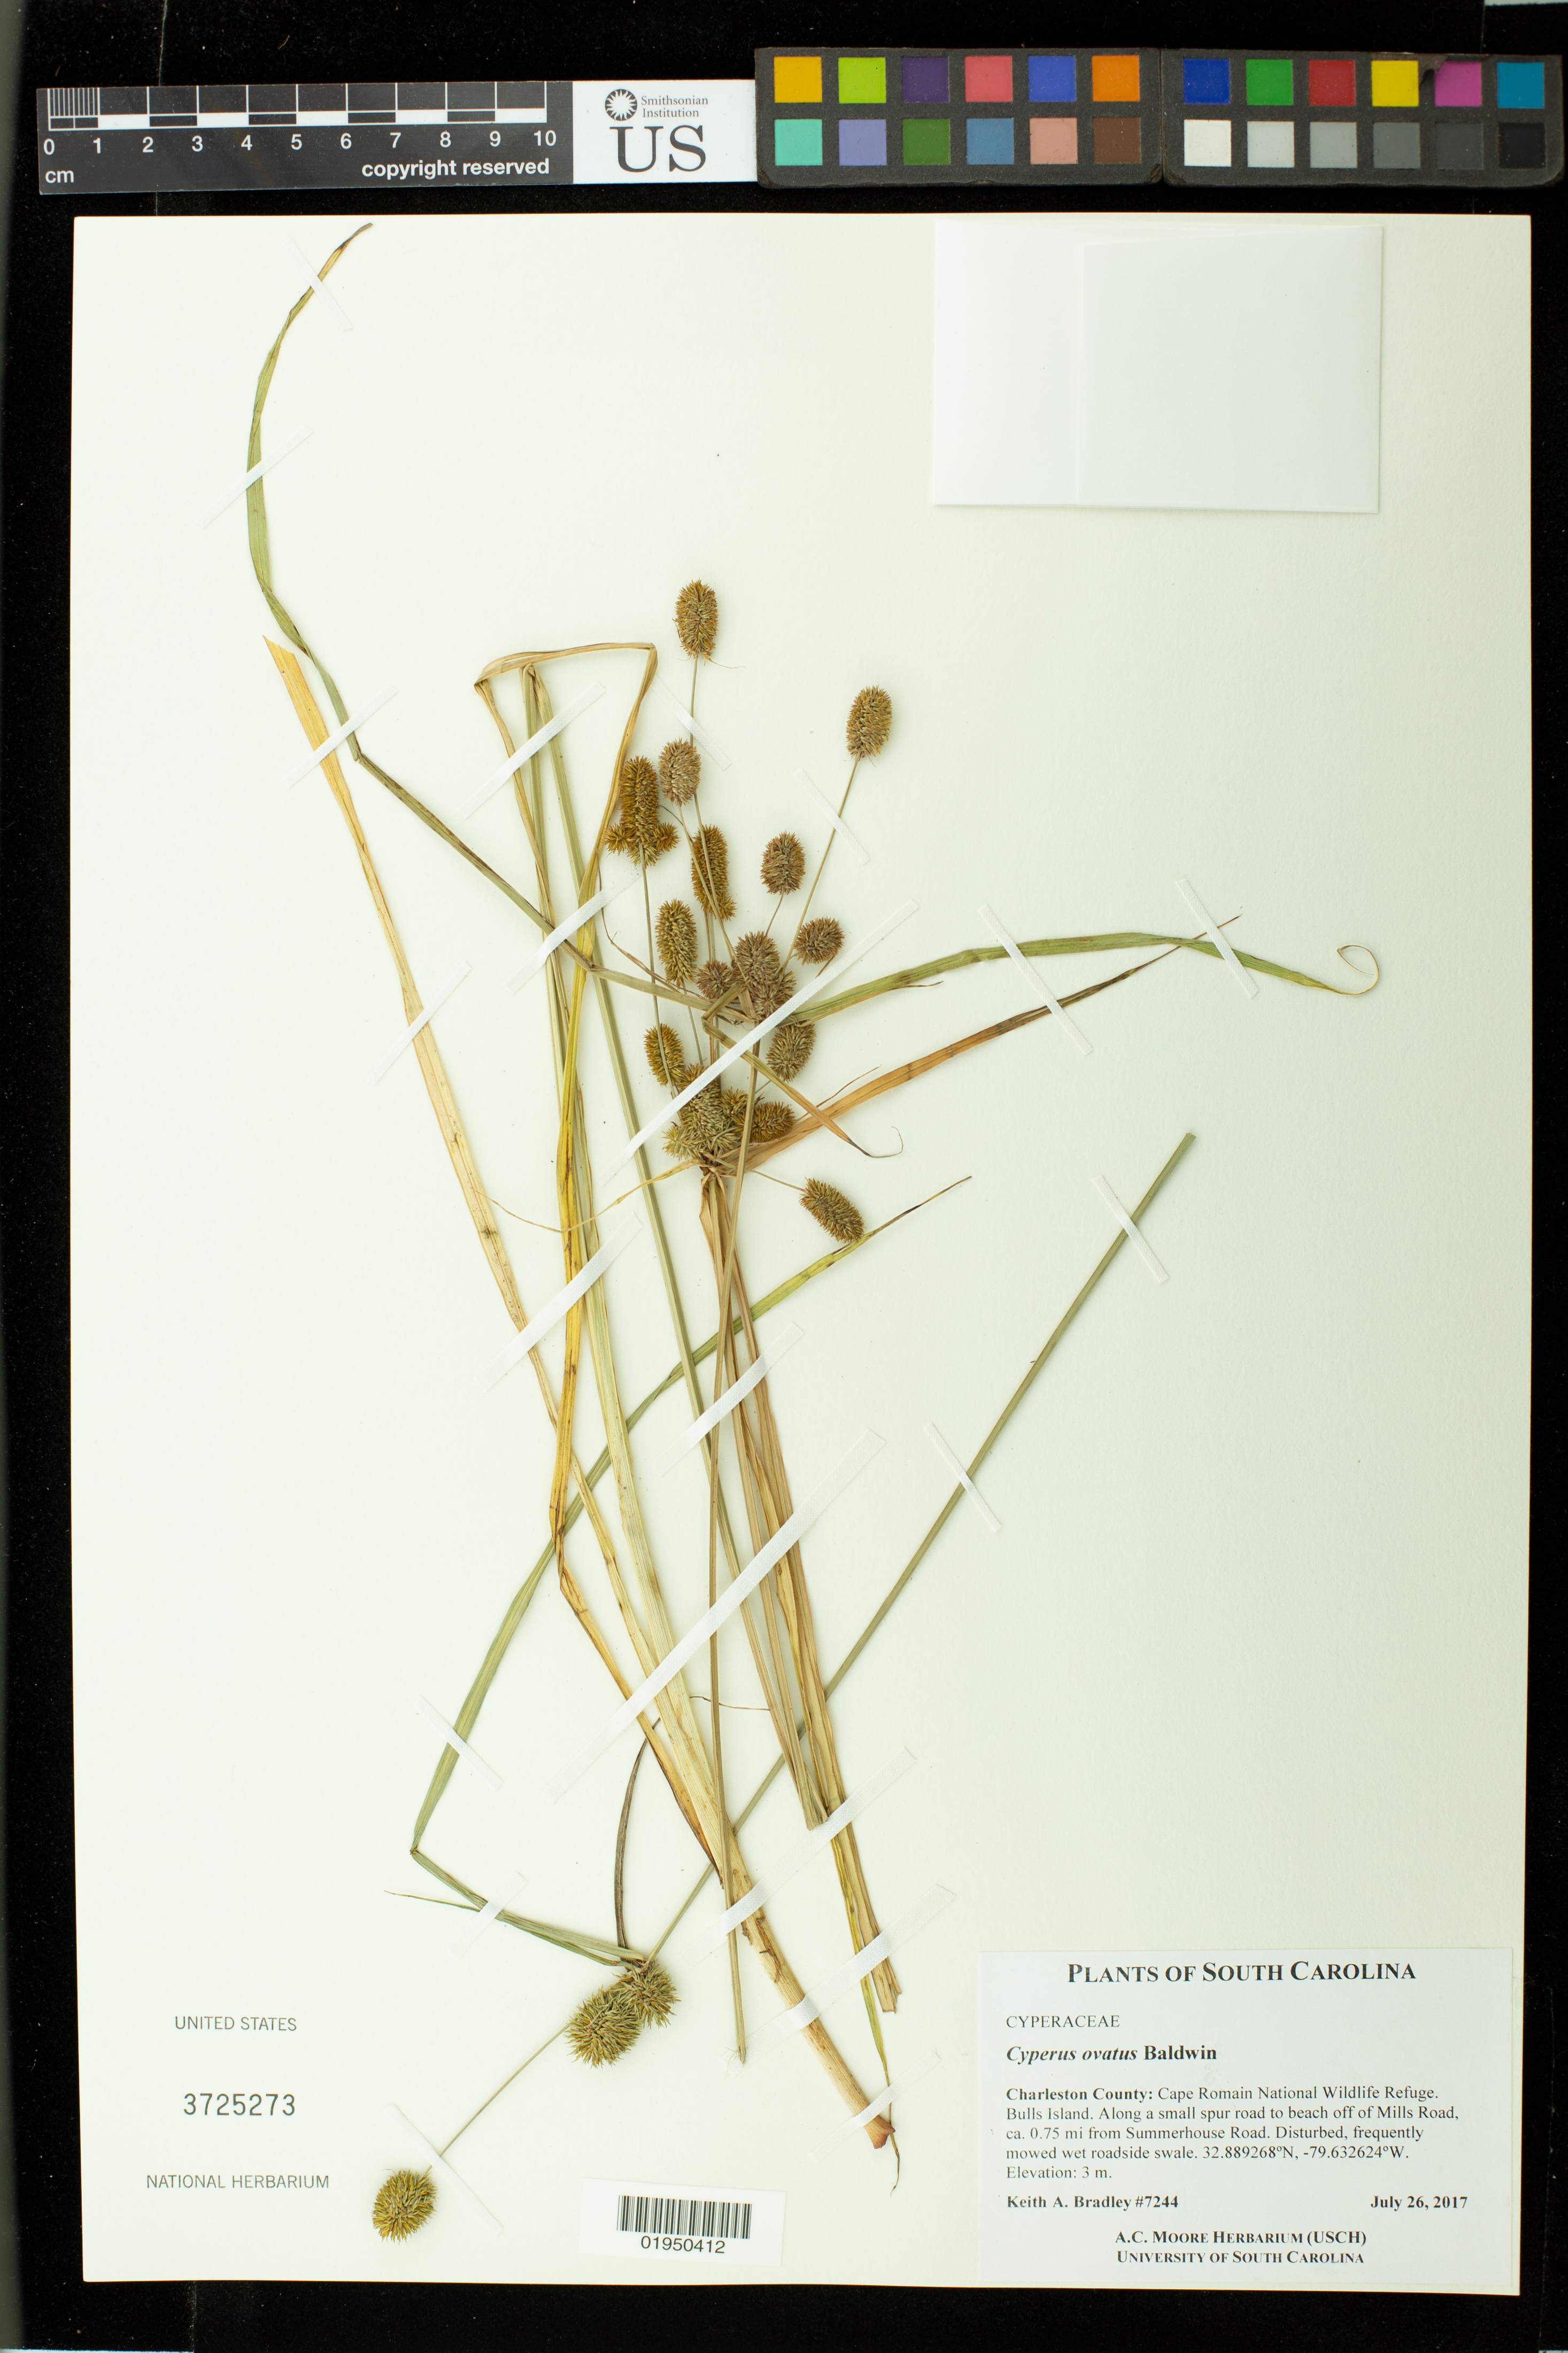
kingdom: Plantae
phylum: Tracheophyta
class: Liliopsida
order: Poales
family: Cyperaceae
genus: Cyperus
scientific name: Cyperus ovatus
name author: Baldwin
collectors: K. Bradley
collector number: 7244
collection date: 2017-07-26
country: United States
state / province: South Carolina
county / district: Charleston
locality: Cape Romain National Wildlife Refuge. Bulls Island. Along a small spur road to beach off of Mills Road, ca 0.75 mi from Summerhouse Road.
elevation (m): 3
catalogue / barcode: US 3725273